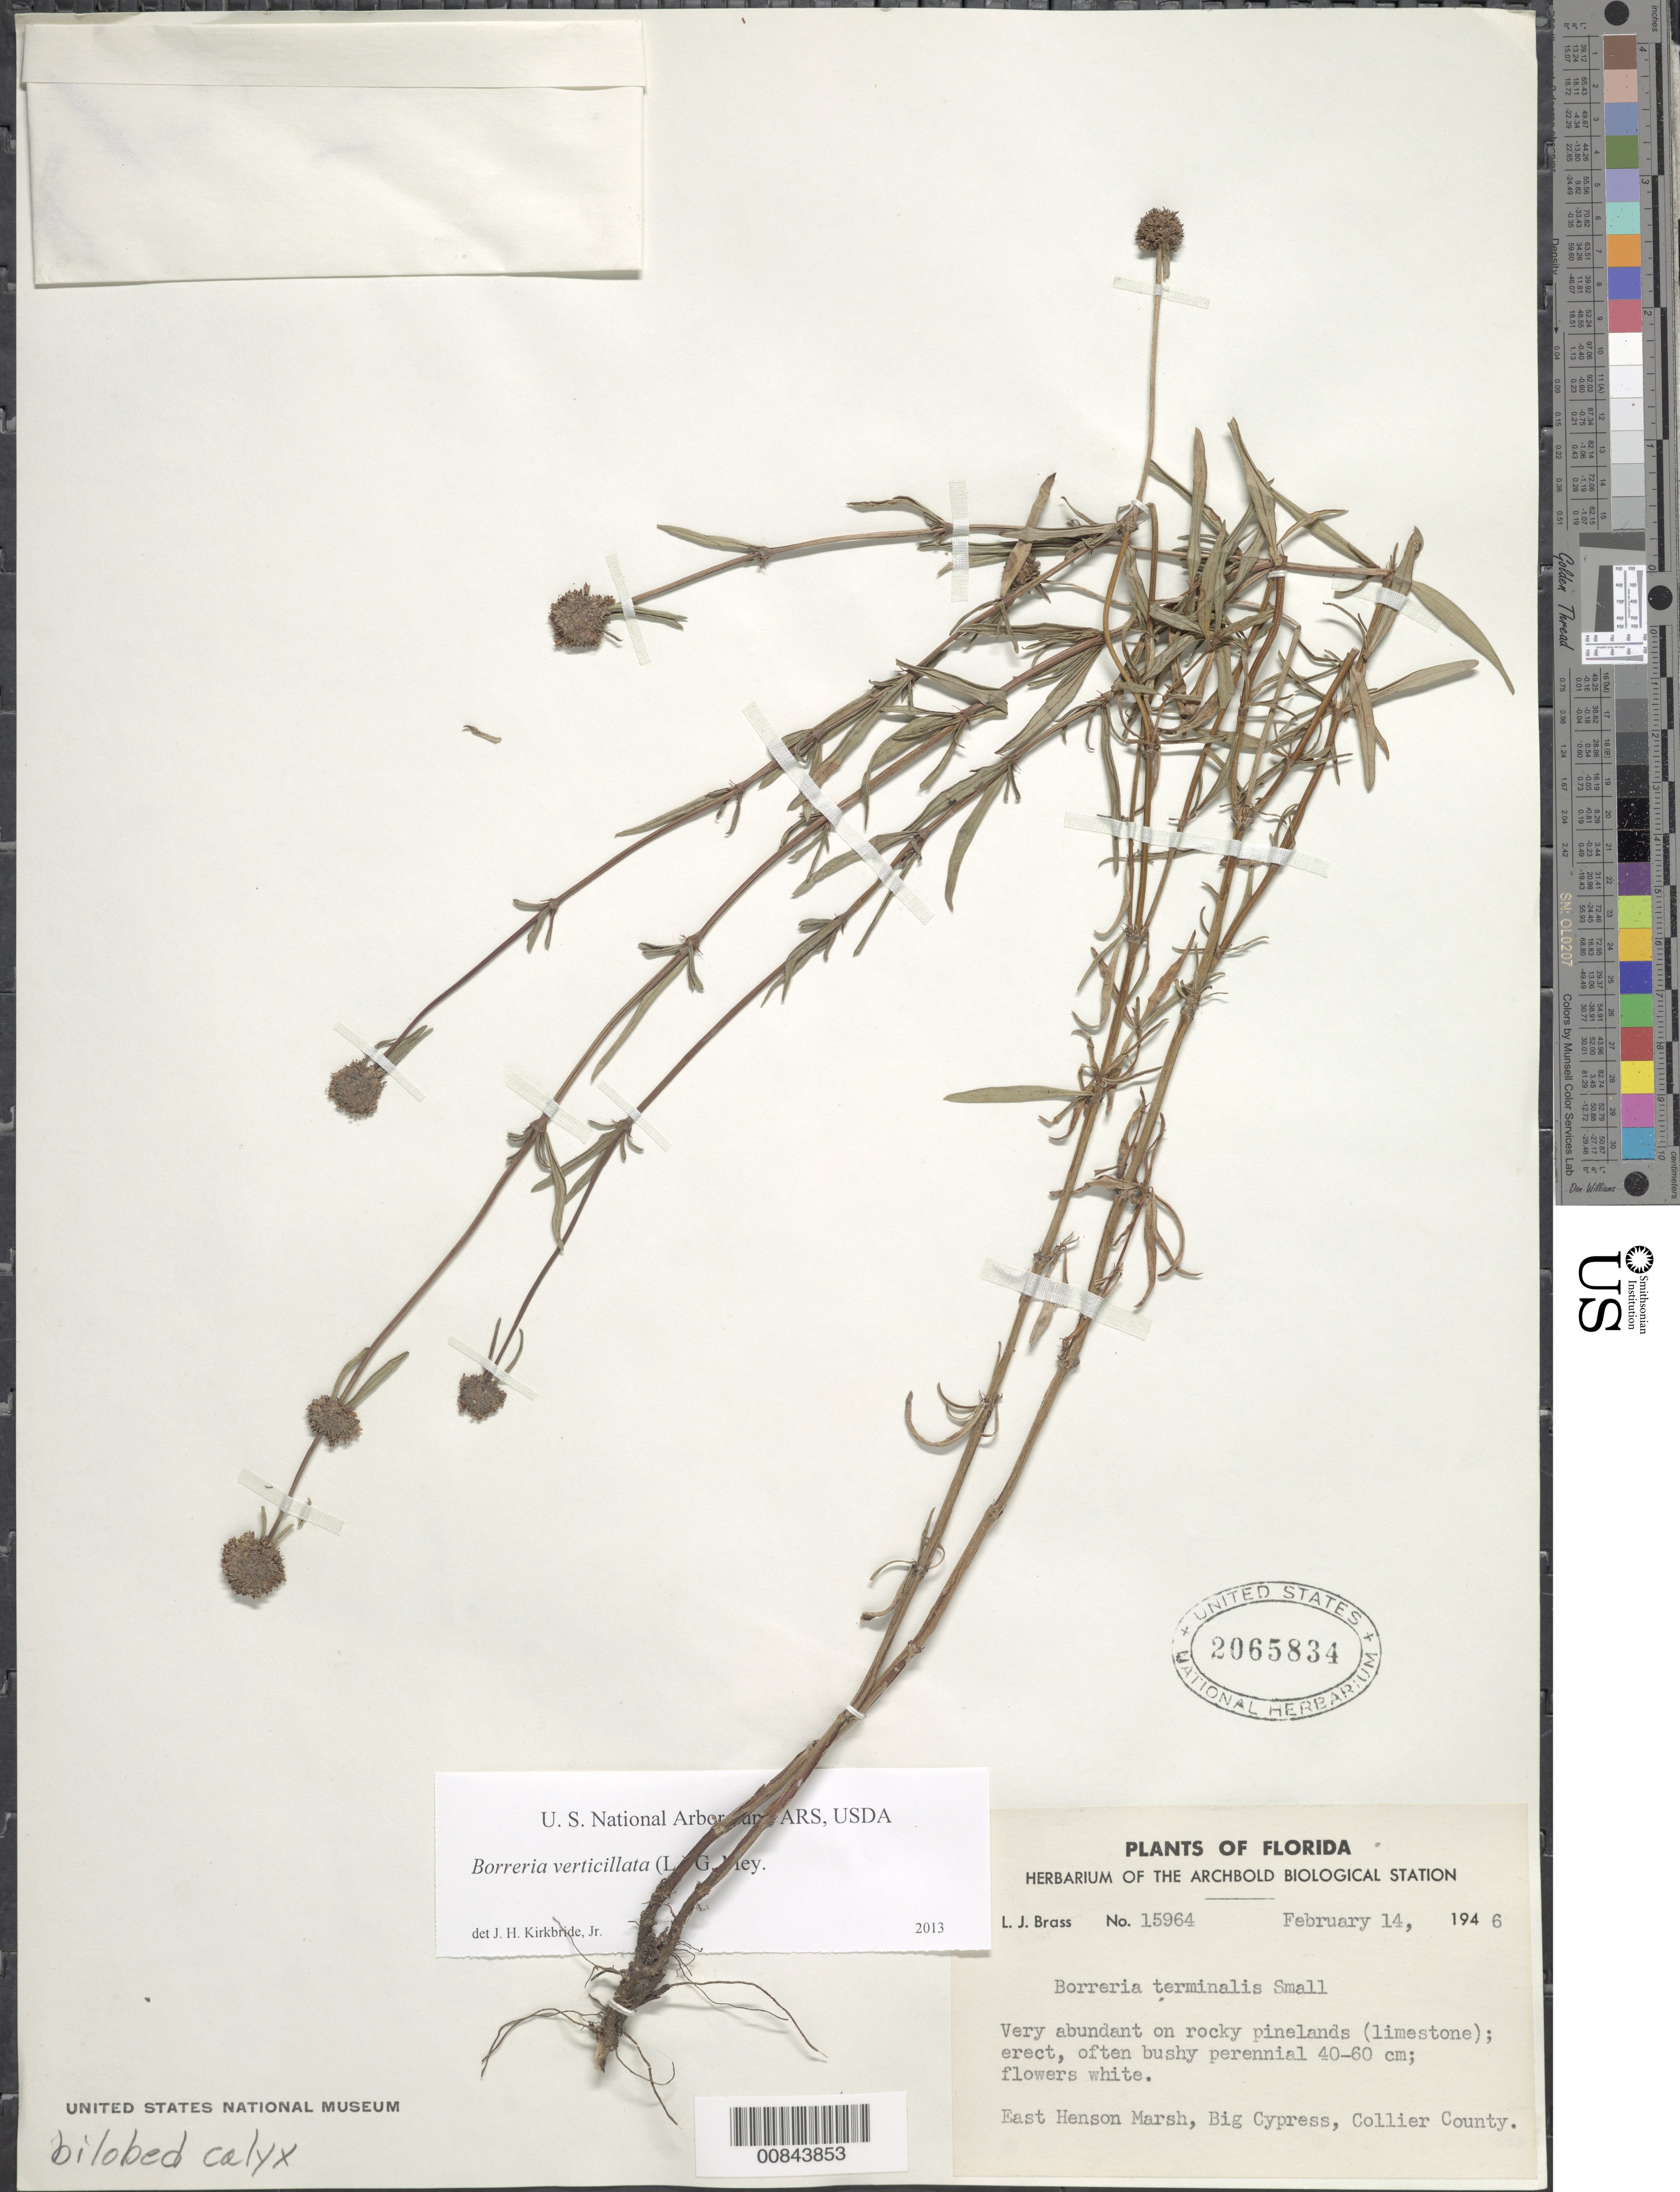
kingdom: Plantae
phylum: Tracheophyta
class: Magnoliopsida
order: Gentianales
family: Rubiaceae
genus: Borreria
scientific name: Borreria terminalis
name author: Small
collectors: L. J. Brass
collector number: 15964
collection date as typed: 14 Feb 1946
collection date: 1946-02-14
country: United States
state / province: Florida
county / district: Collier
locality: East Henson Marsh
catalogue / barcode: US 2065834